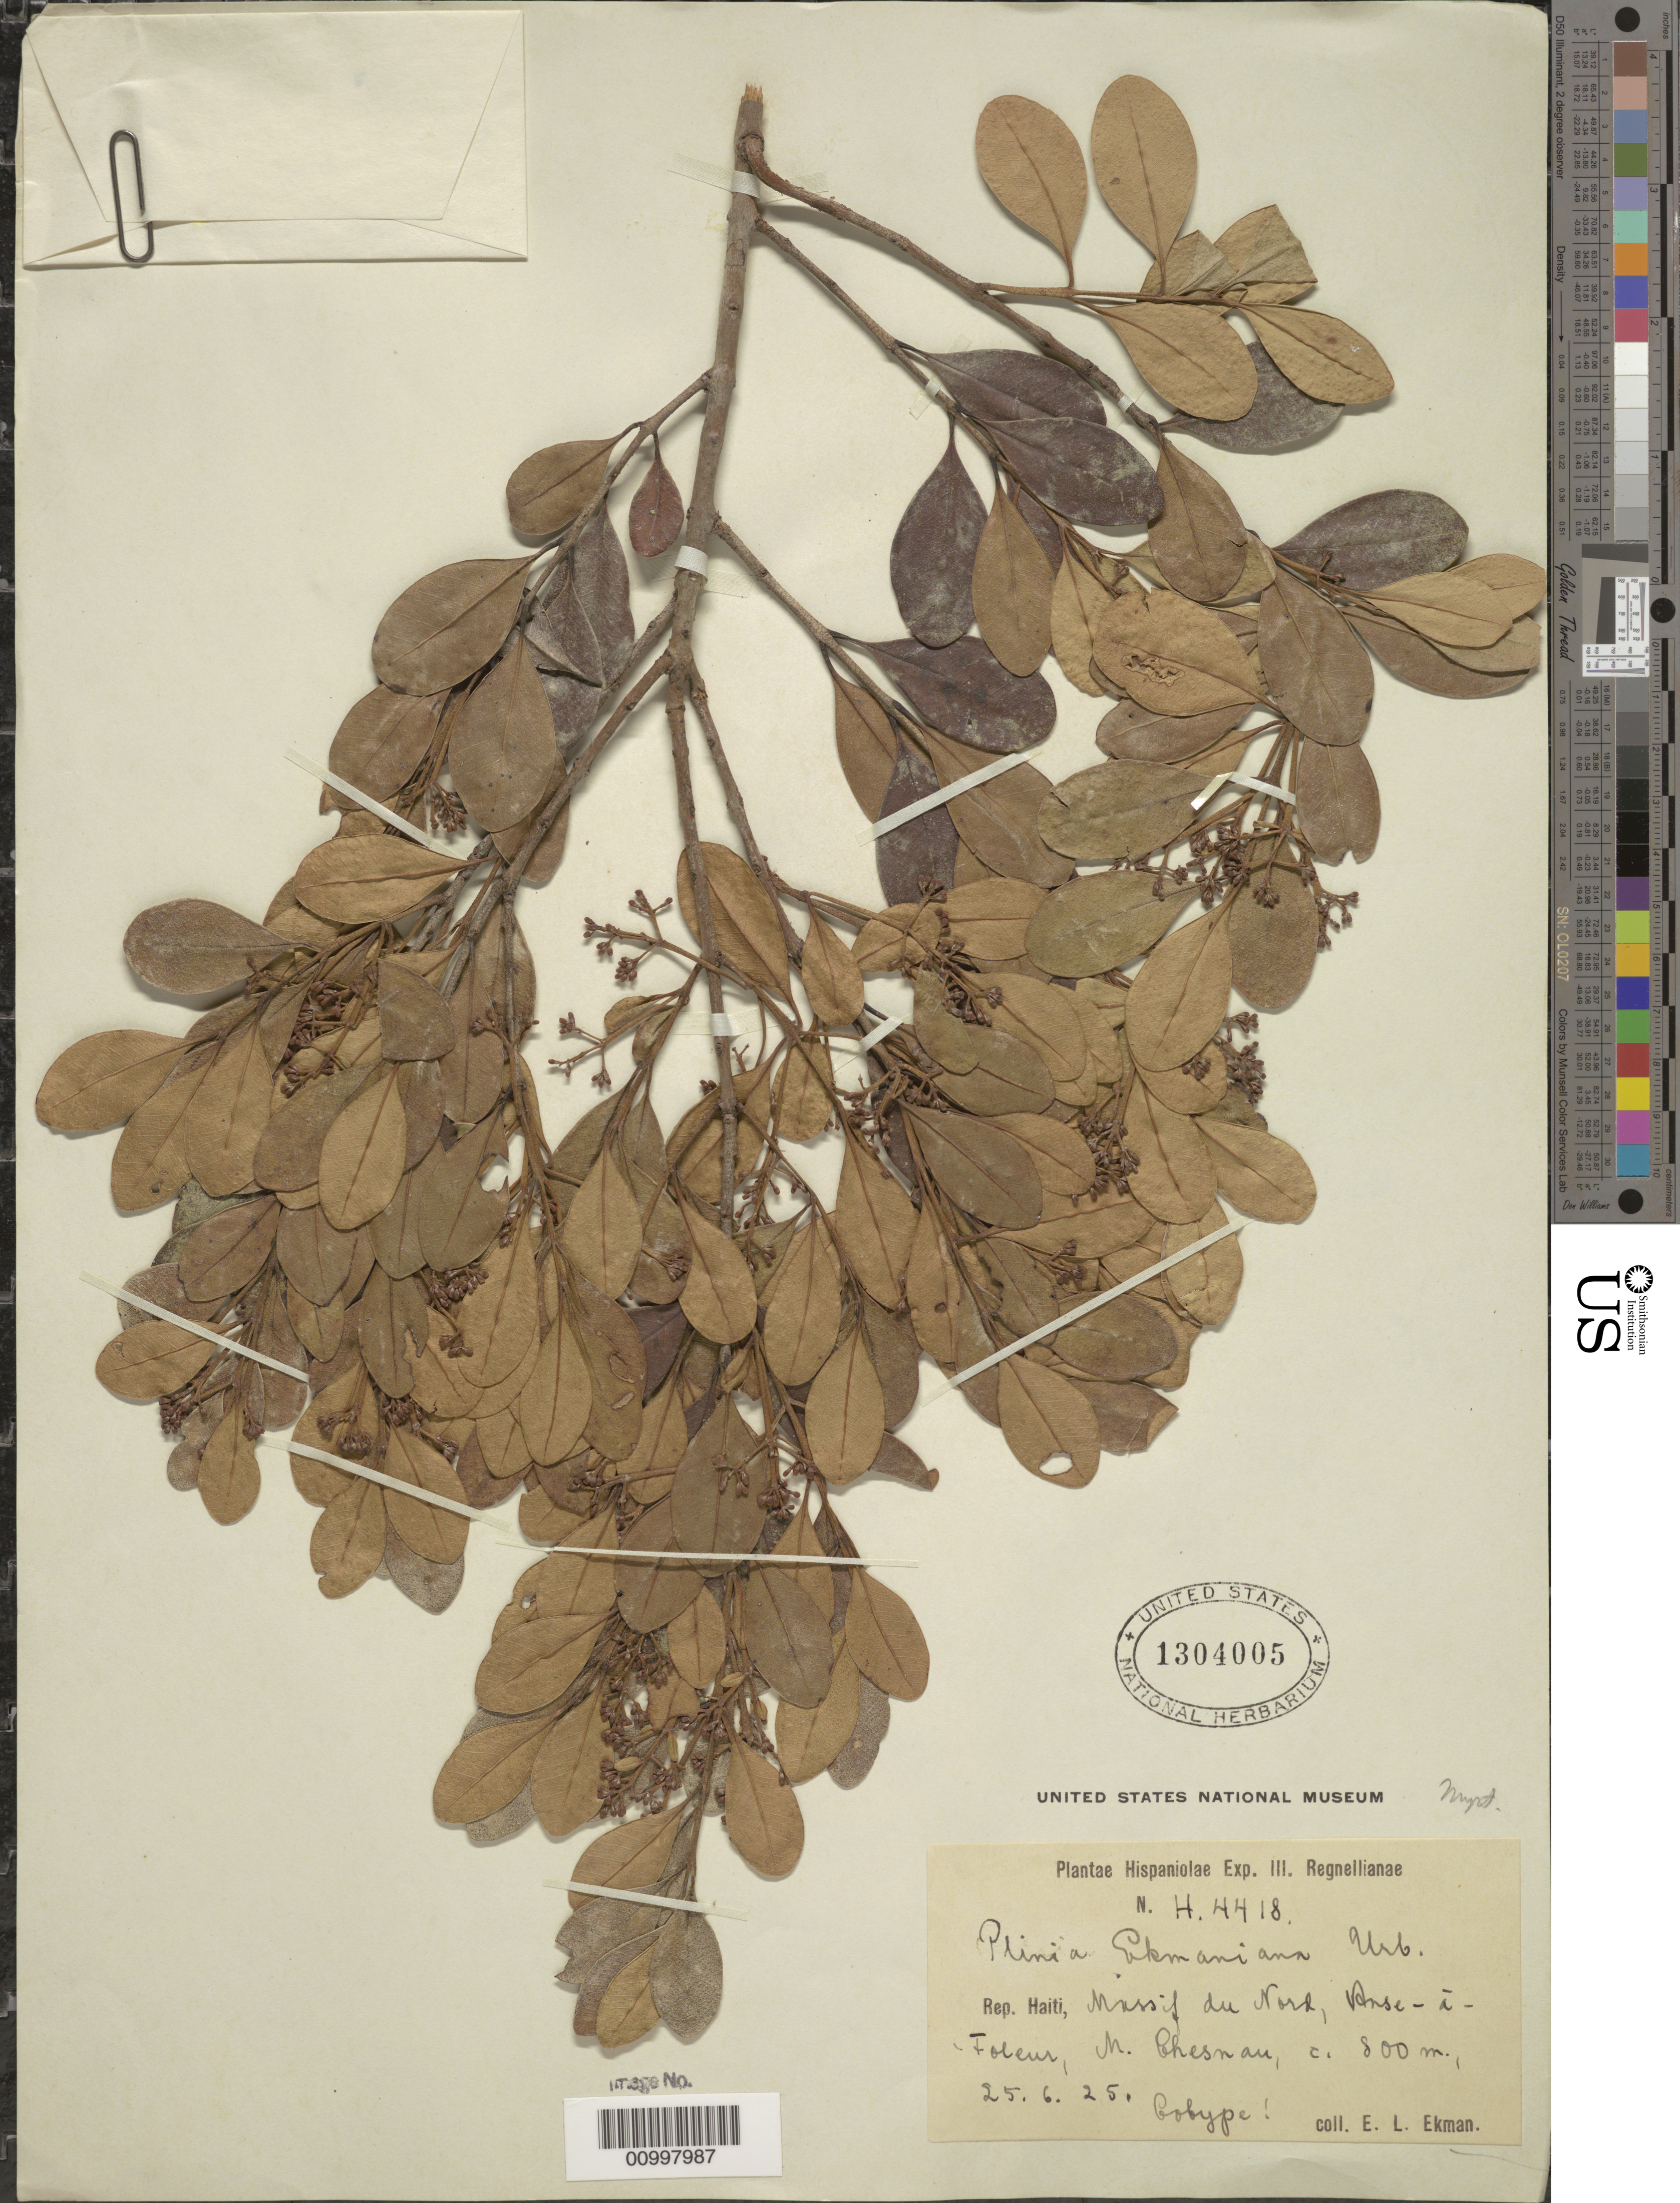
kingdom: Plantae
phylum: Tracheophyta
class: Magnoliopsida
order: Myrtales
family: Myrtaceae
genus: Plinia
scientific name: Plinia ekmaniana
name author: Urb.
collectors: E. L. Ekman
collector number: H 4418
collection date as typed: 25 Jun 1925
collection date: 1925-06-25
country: Haiti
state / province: Nord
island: Hispaniola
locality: Massif du Nord, Anse-à-Foleur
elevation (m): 800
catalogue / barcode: US 1304005